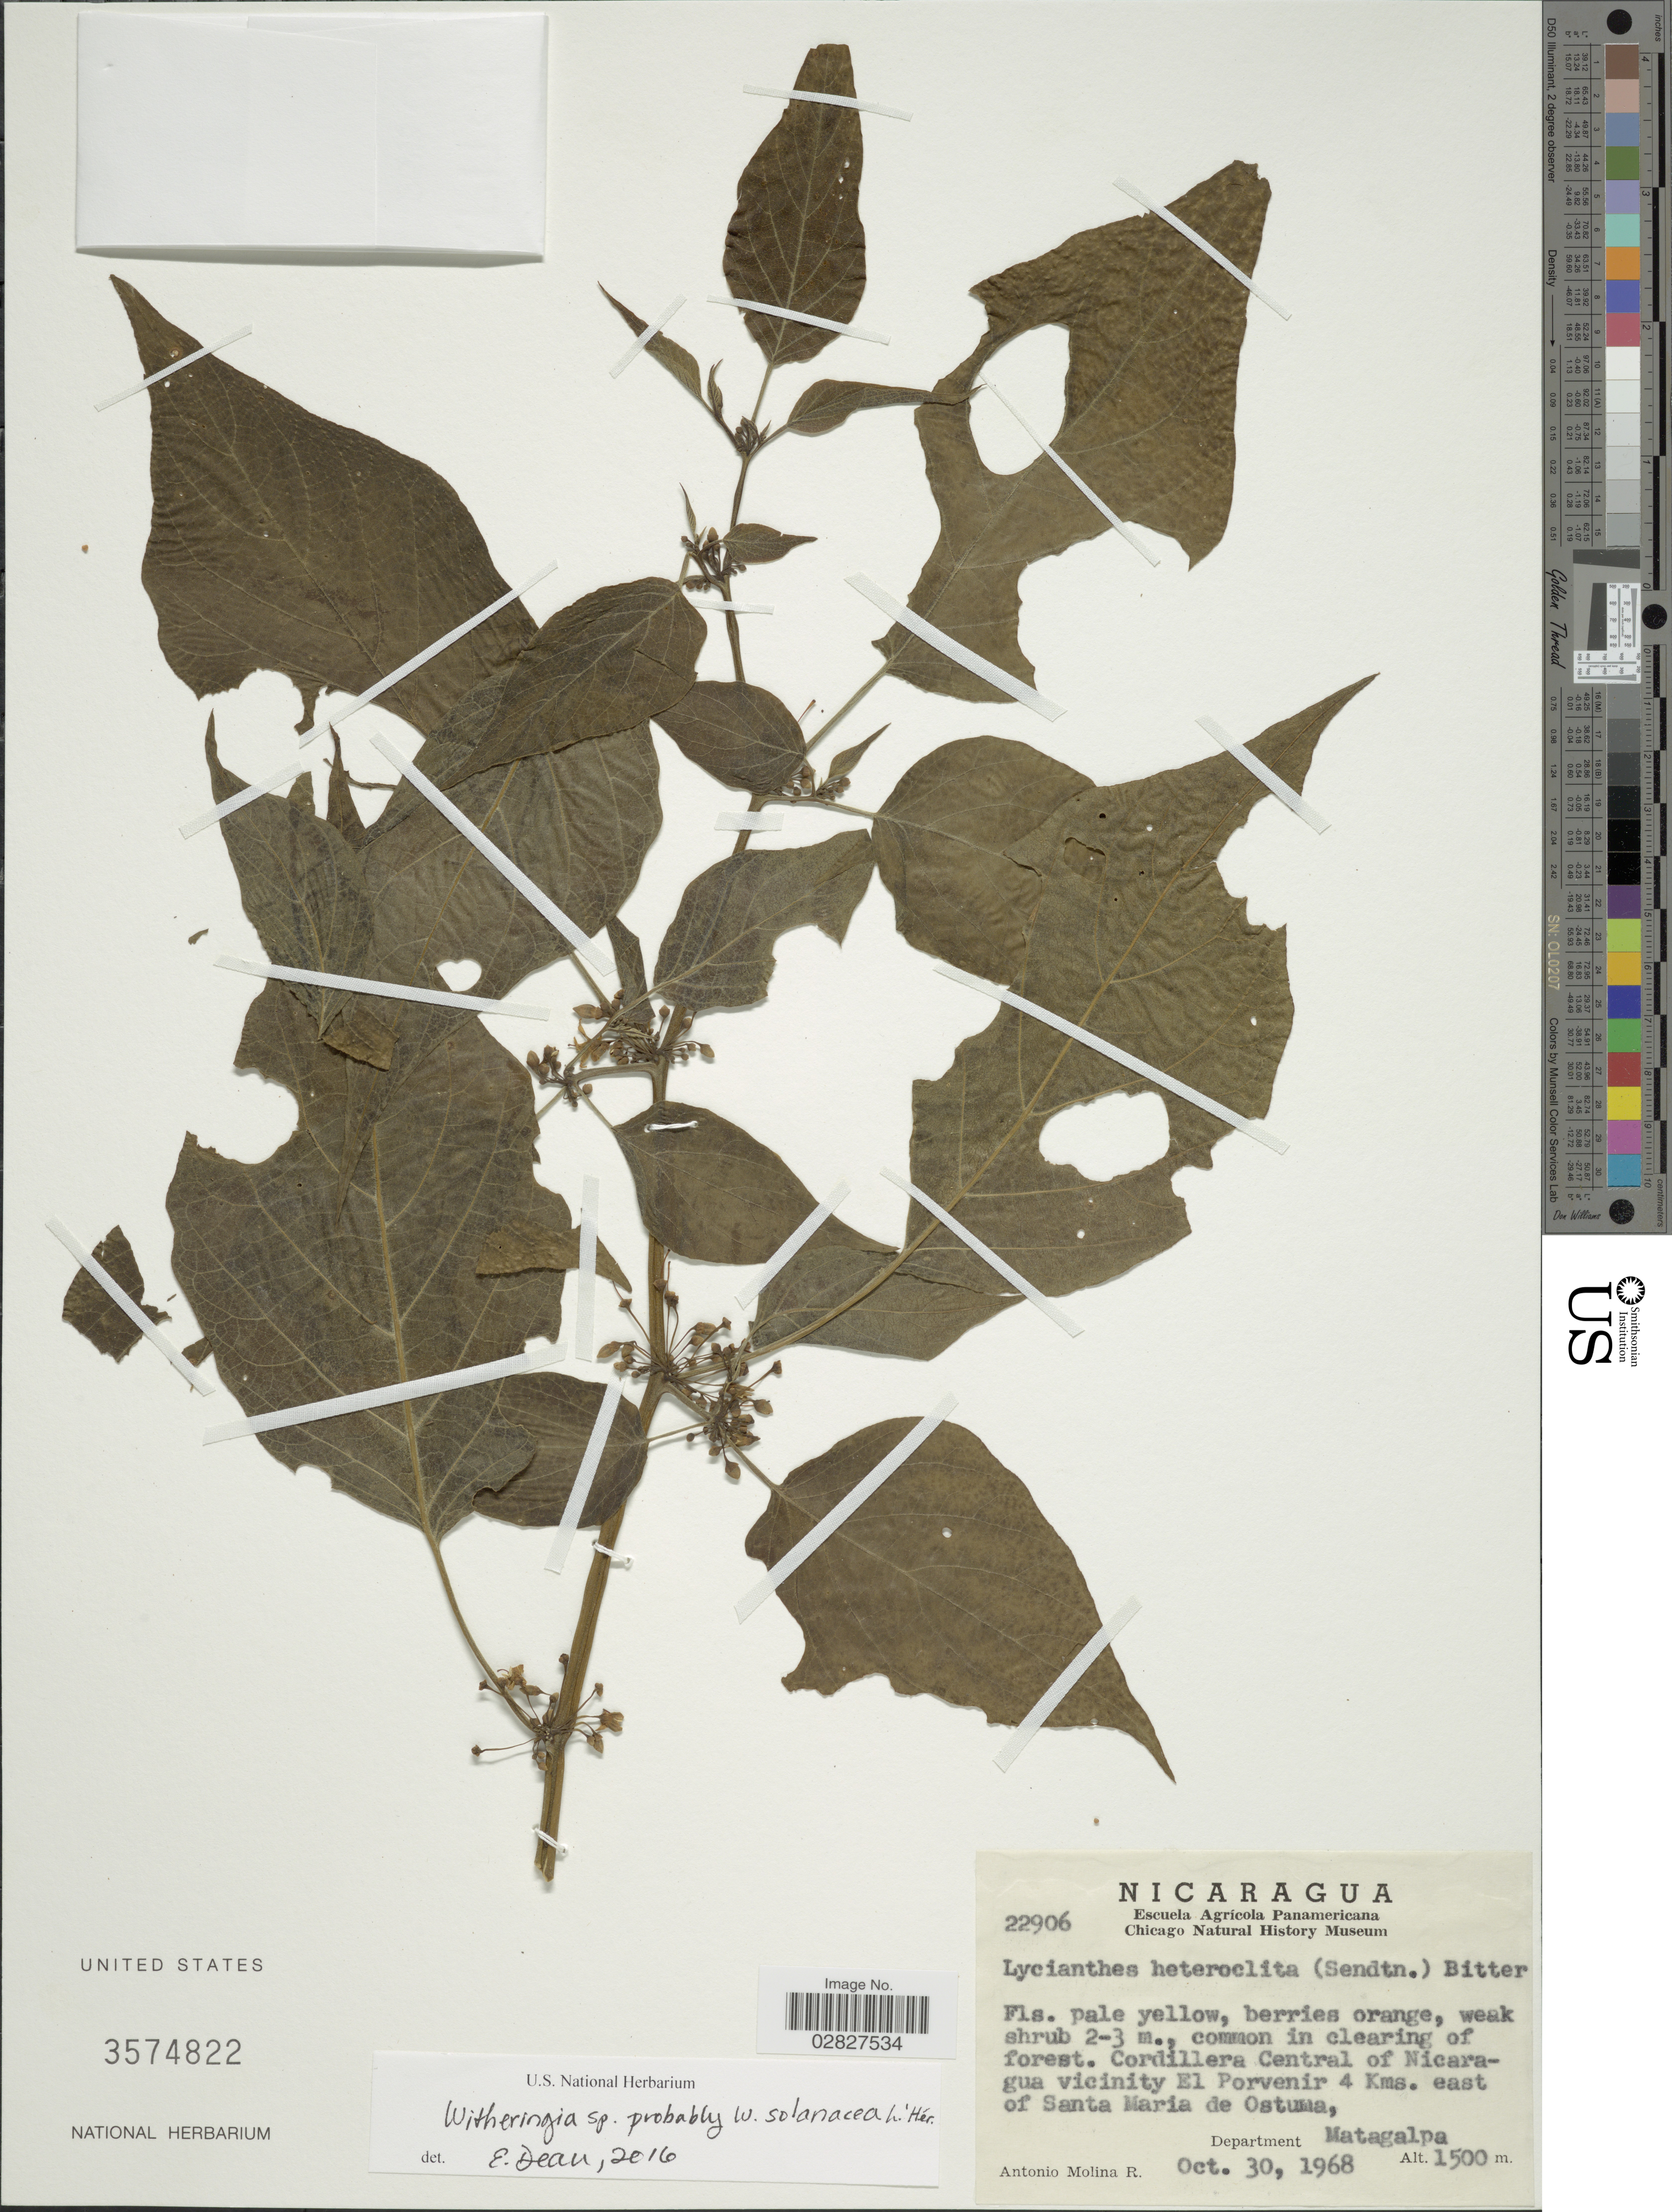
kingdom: Plantae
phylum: Tracheophyta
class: Magnoliopsida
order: Solanales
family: Solanaceae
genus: Witheringia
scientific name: Witheringia solanacea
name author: L'Hér.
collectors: A. Molina R.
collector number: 22906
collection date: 1968-10-30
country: Nicaragua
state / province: Matagalpa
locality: Cordillera Central of Nicaragua vicinity El Porvenir 4 Kms. east of Santa Maria de Ostuma, Department Matagalpa.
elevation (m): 1500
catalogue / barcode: US 3574822